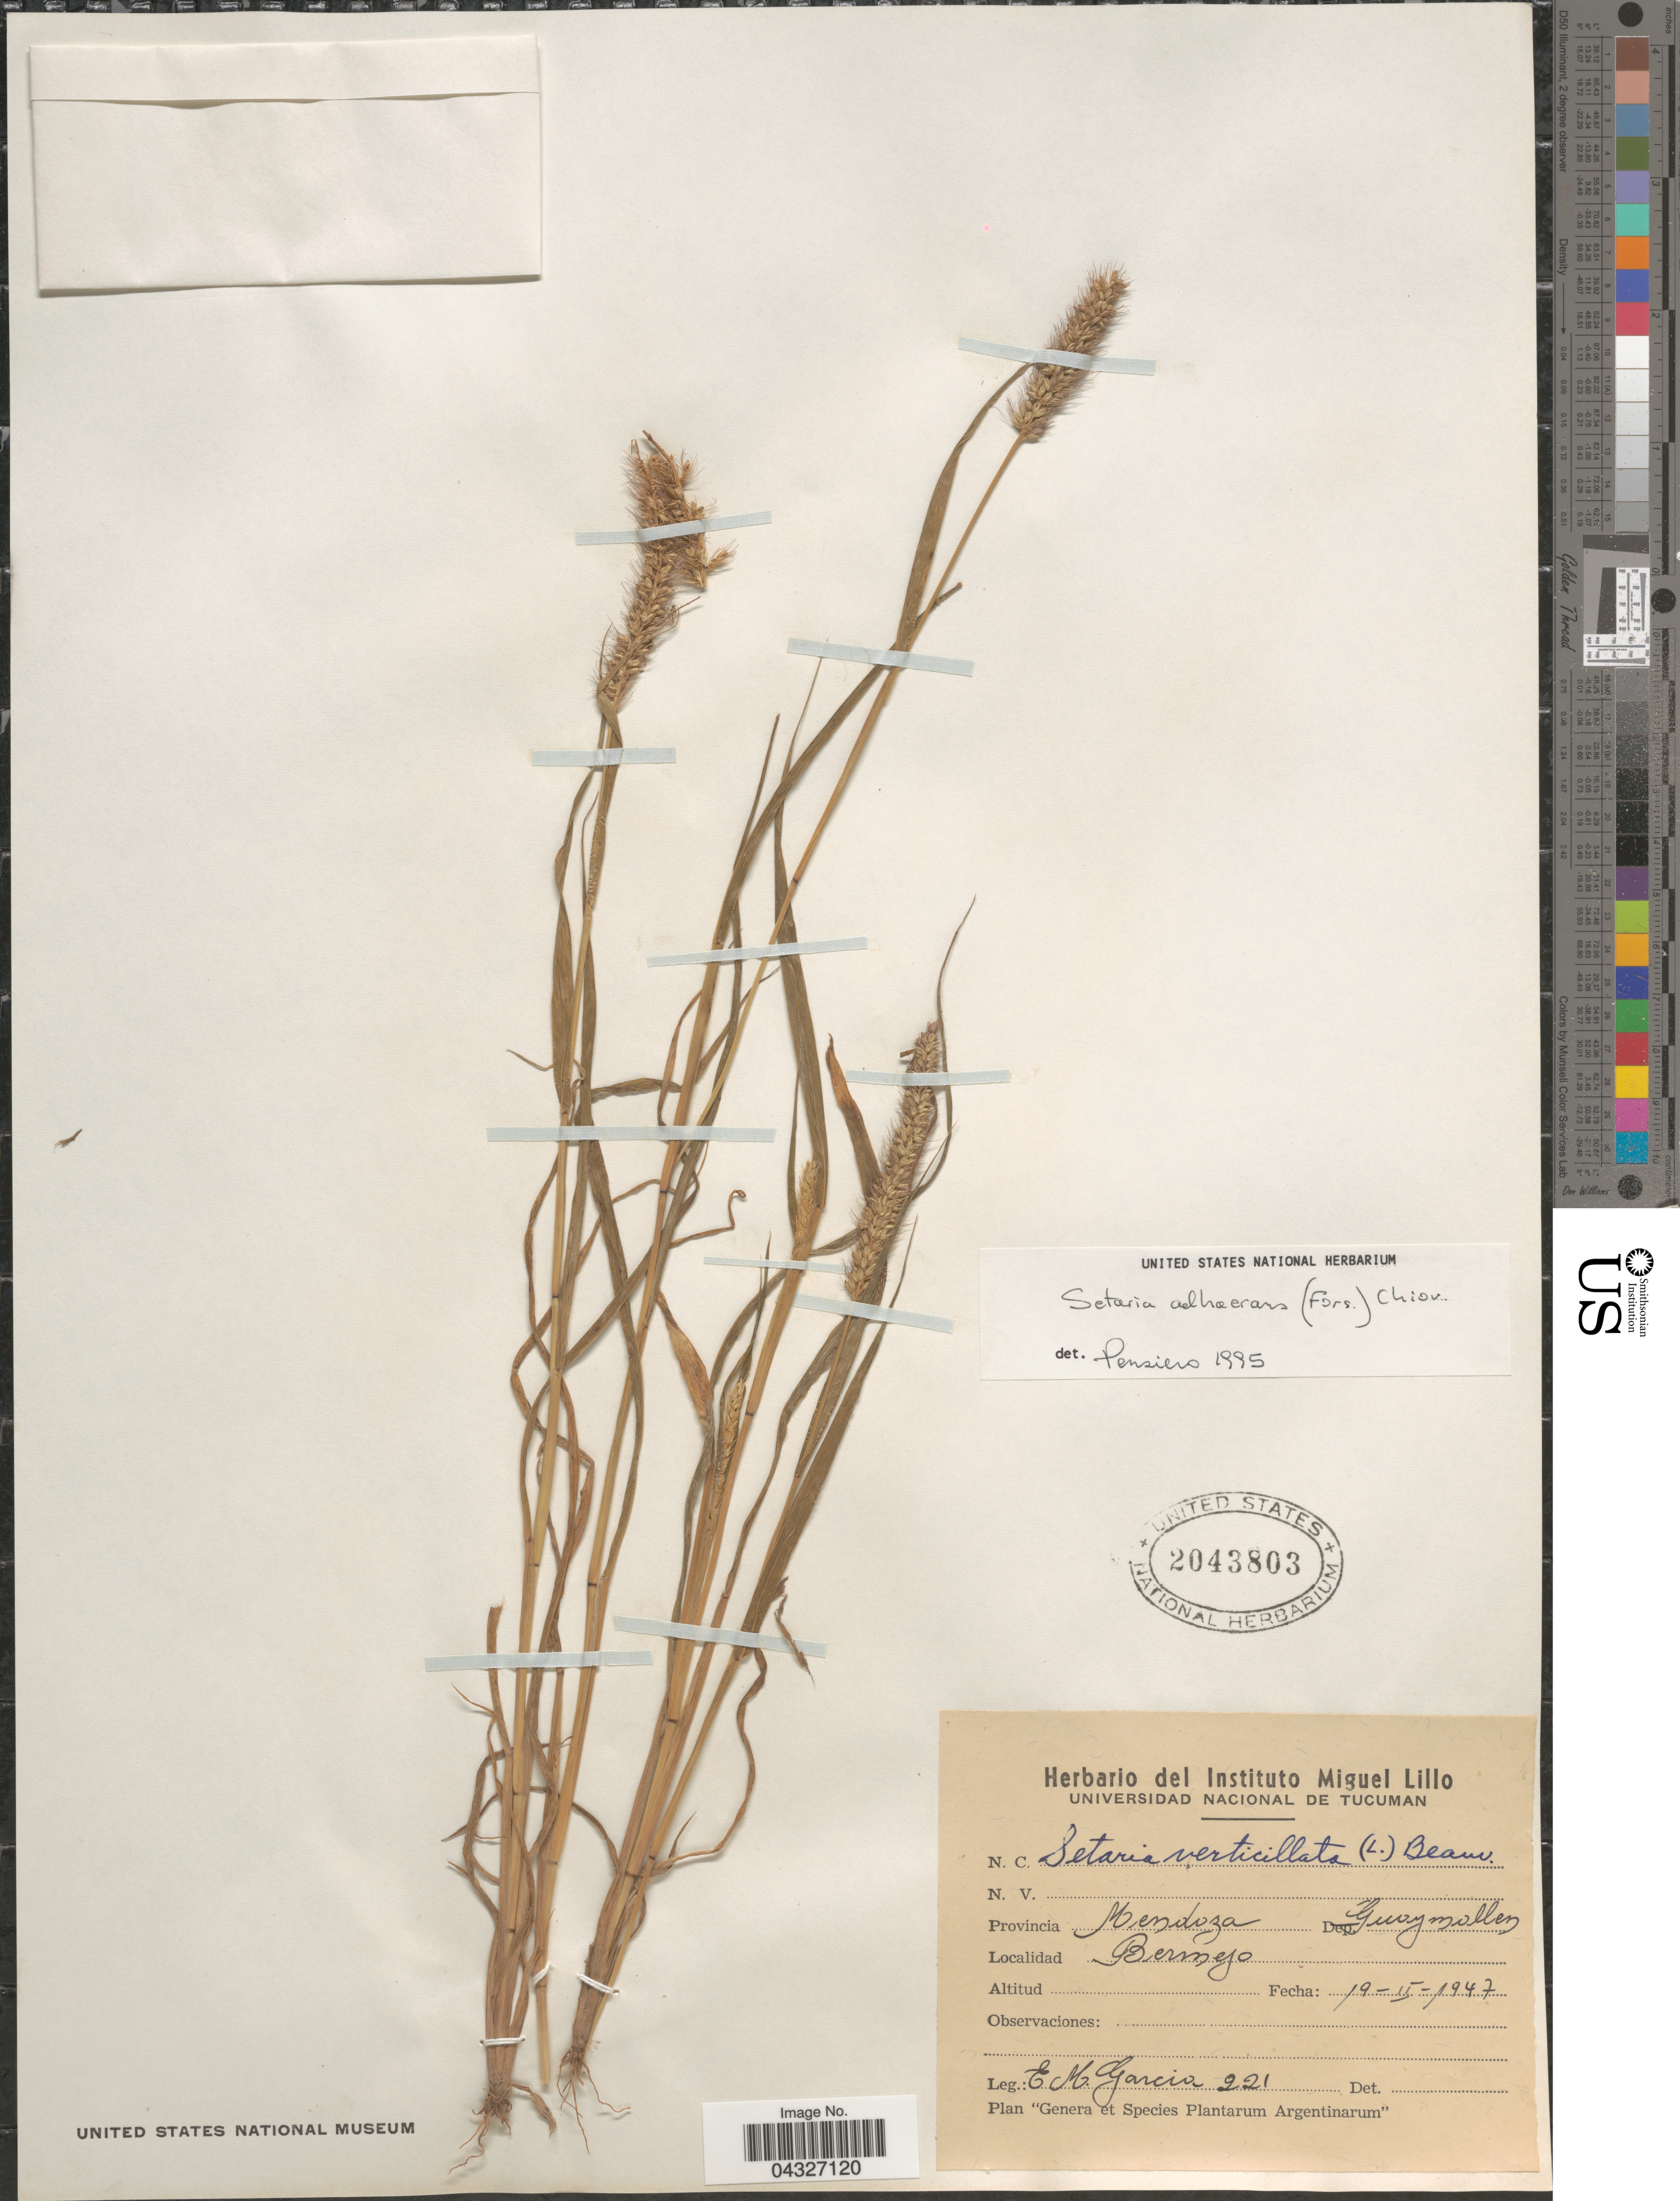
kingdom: Plantae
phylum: Tracheophyta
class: Liliopsida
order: Poales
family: Poaceae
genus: Setaria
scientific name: Setaria adhaerens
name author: (Forssk.) Chiov.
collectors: E. Garcia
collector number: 221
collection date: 1947-02-19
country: Argentina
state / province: Mendoza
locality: Dep. Guaymollen. Bermejo.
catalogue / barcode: US 2043803